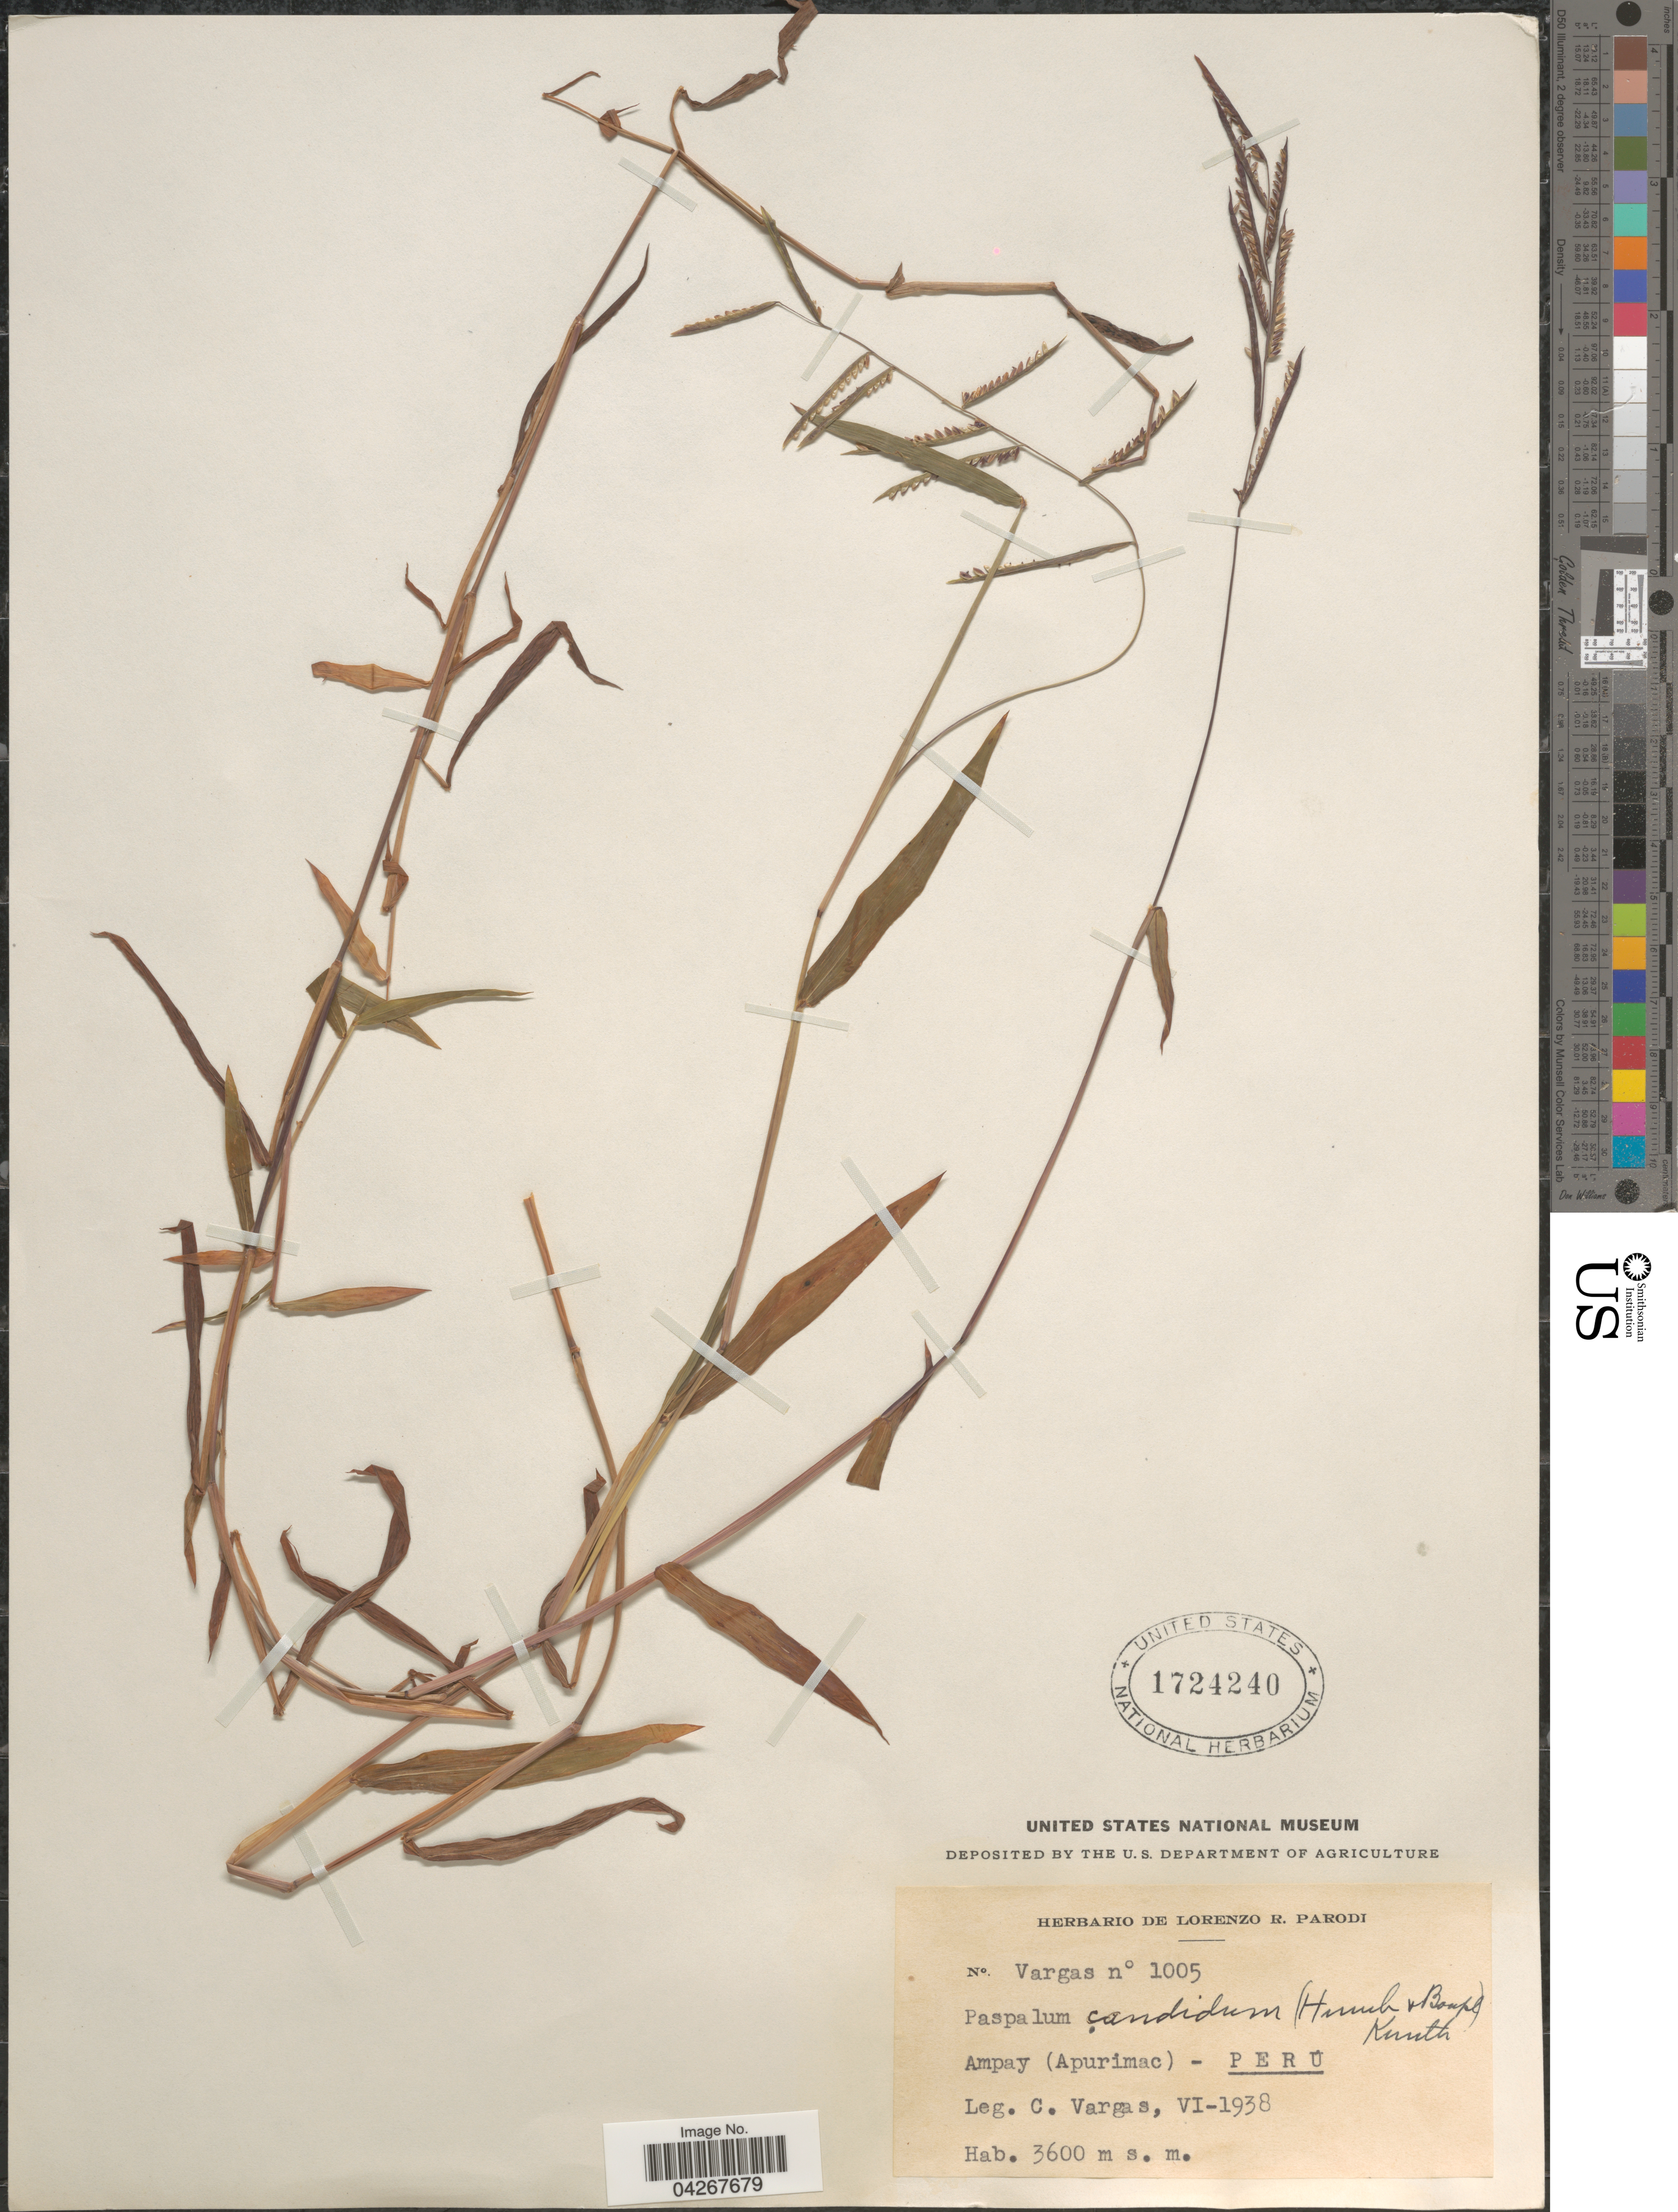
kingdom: Plantae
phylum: Tracheophyta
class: Liliopsida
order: Poales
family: Poaceae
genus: Paspalum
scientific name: Paspalum candidum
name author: (Humb. & Bonpl. ex Fleugge) Kunth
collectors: C. Vargas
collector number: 1005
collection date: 1938-06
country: Peru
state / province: Apurímac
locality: Ampay.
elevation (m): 3600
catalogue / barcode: US 1724240